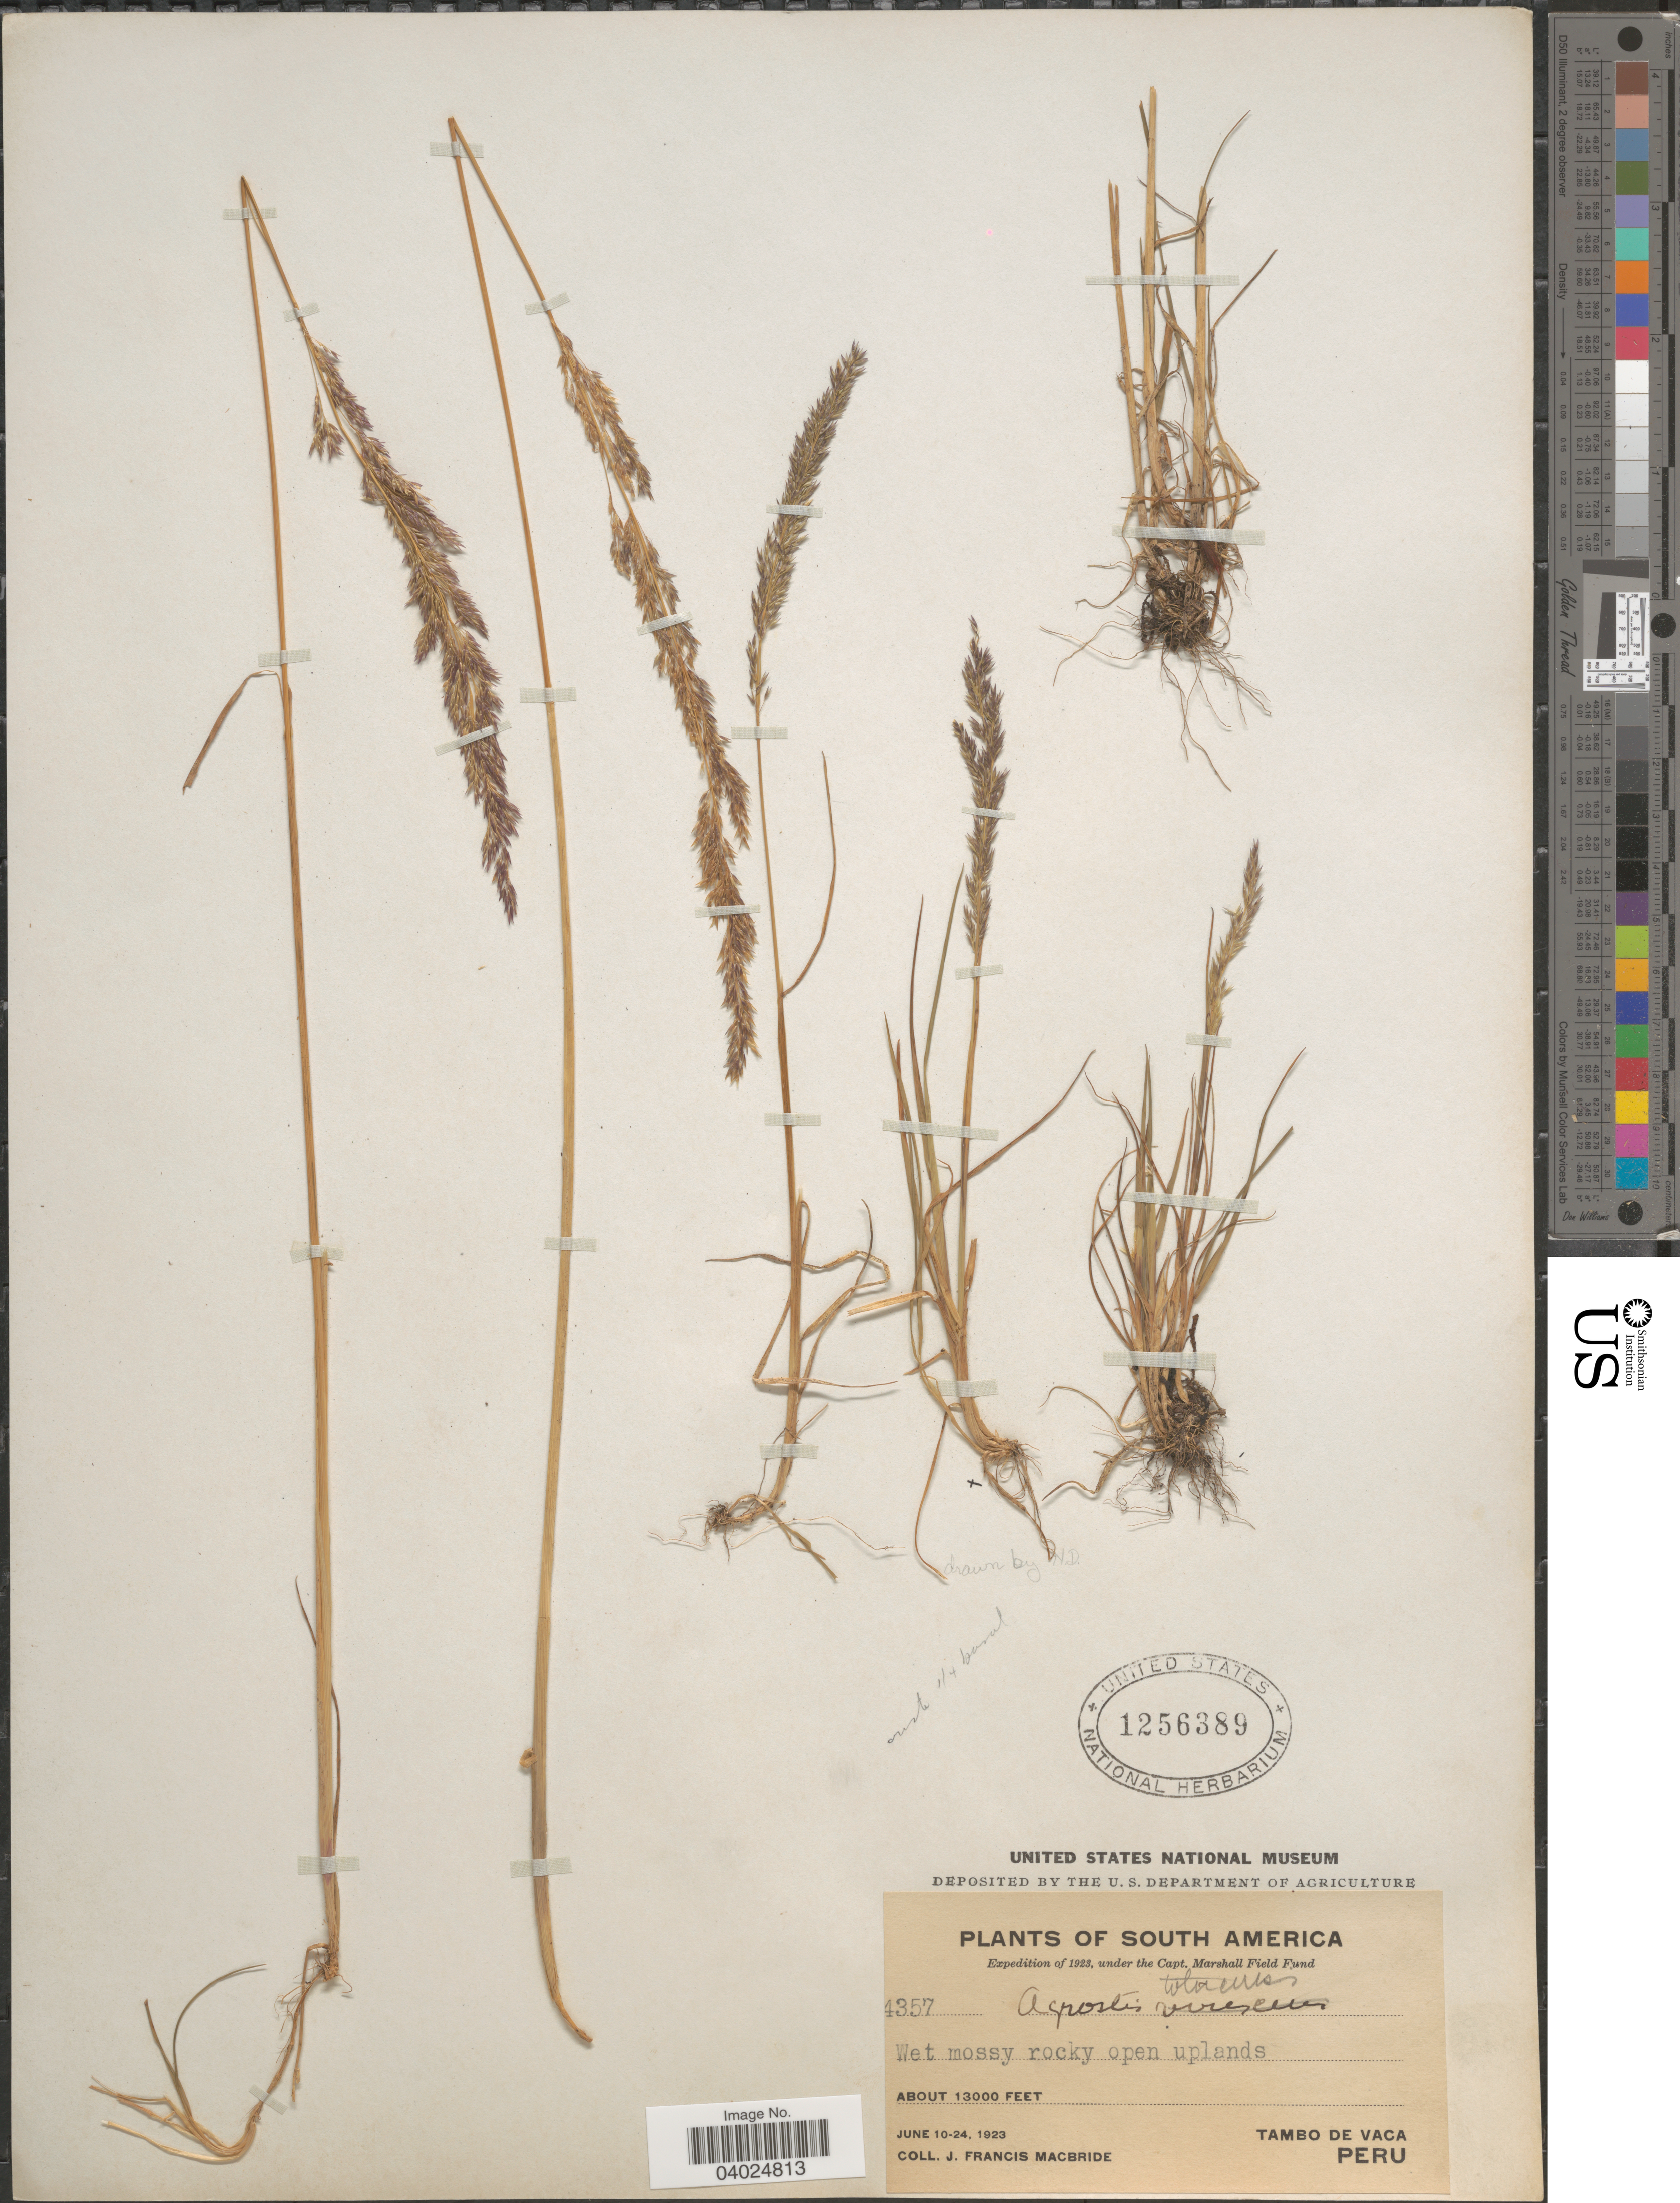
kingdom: Plantae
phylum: Tracheophyta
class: Liliopsida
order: Poales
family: Poaceae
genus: Agrostis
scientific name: Agrostis tolucensis Kunth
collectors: J. F. Macbride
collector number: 4357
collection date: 1923-06-10/1923-06-24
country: Peru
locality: Tambo de Vaca.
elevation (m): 3962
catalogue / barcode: US 1256389